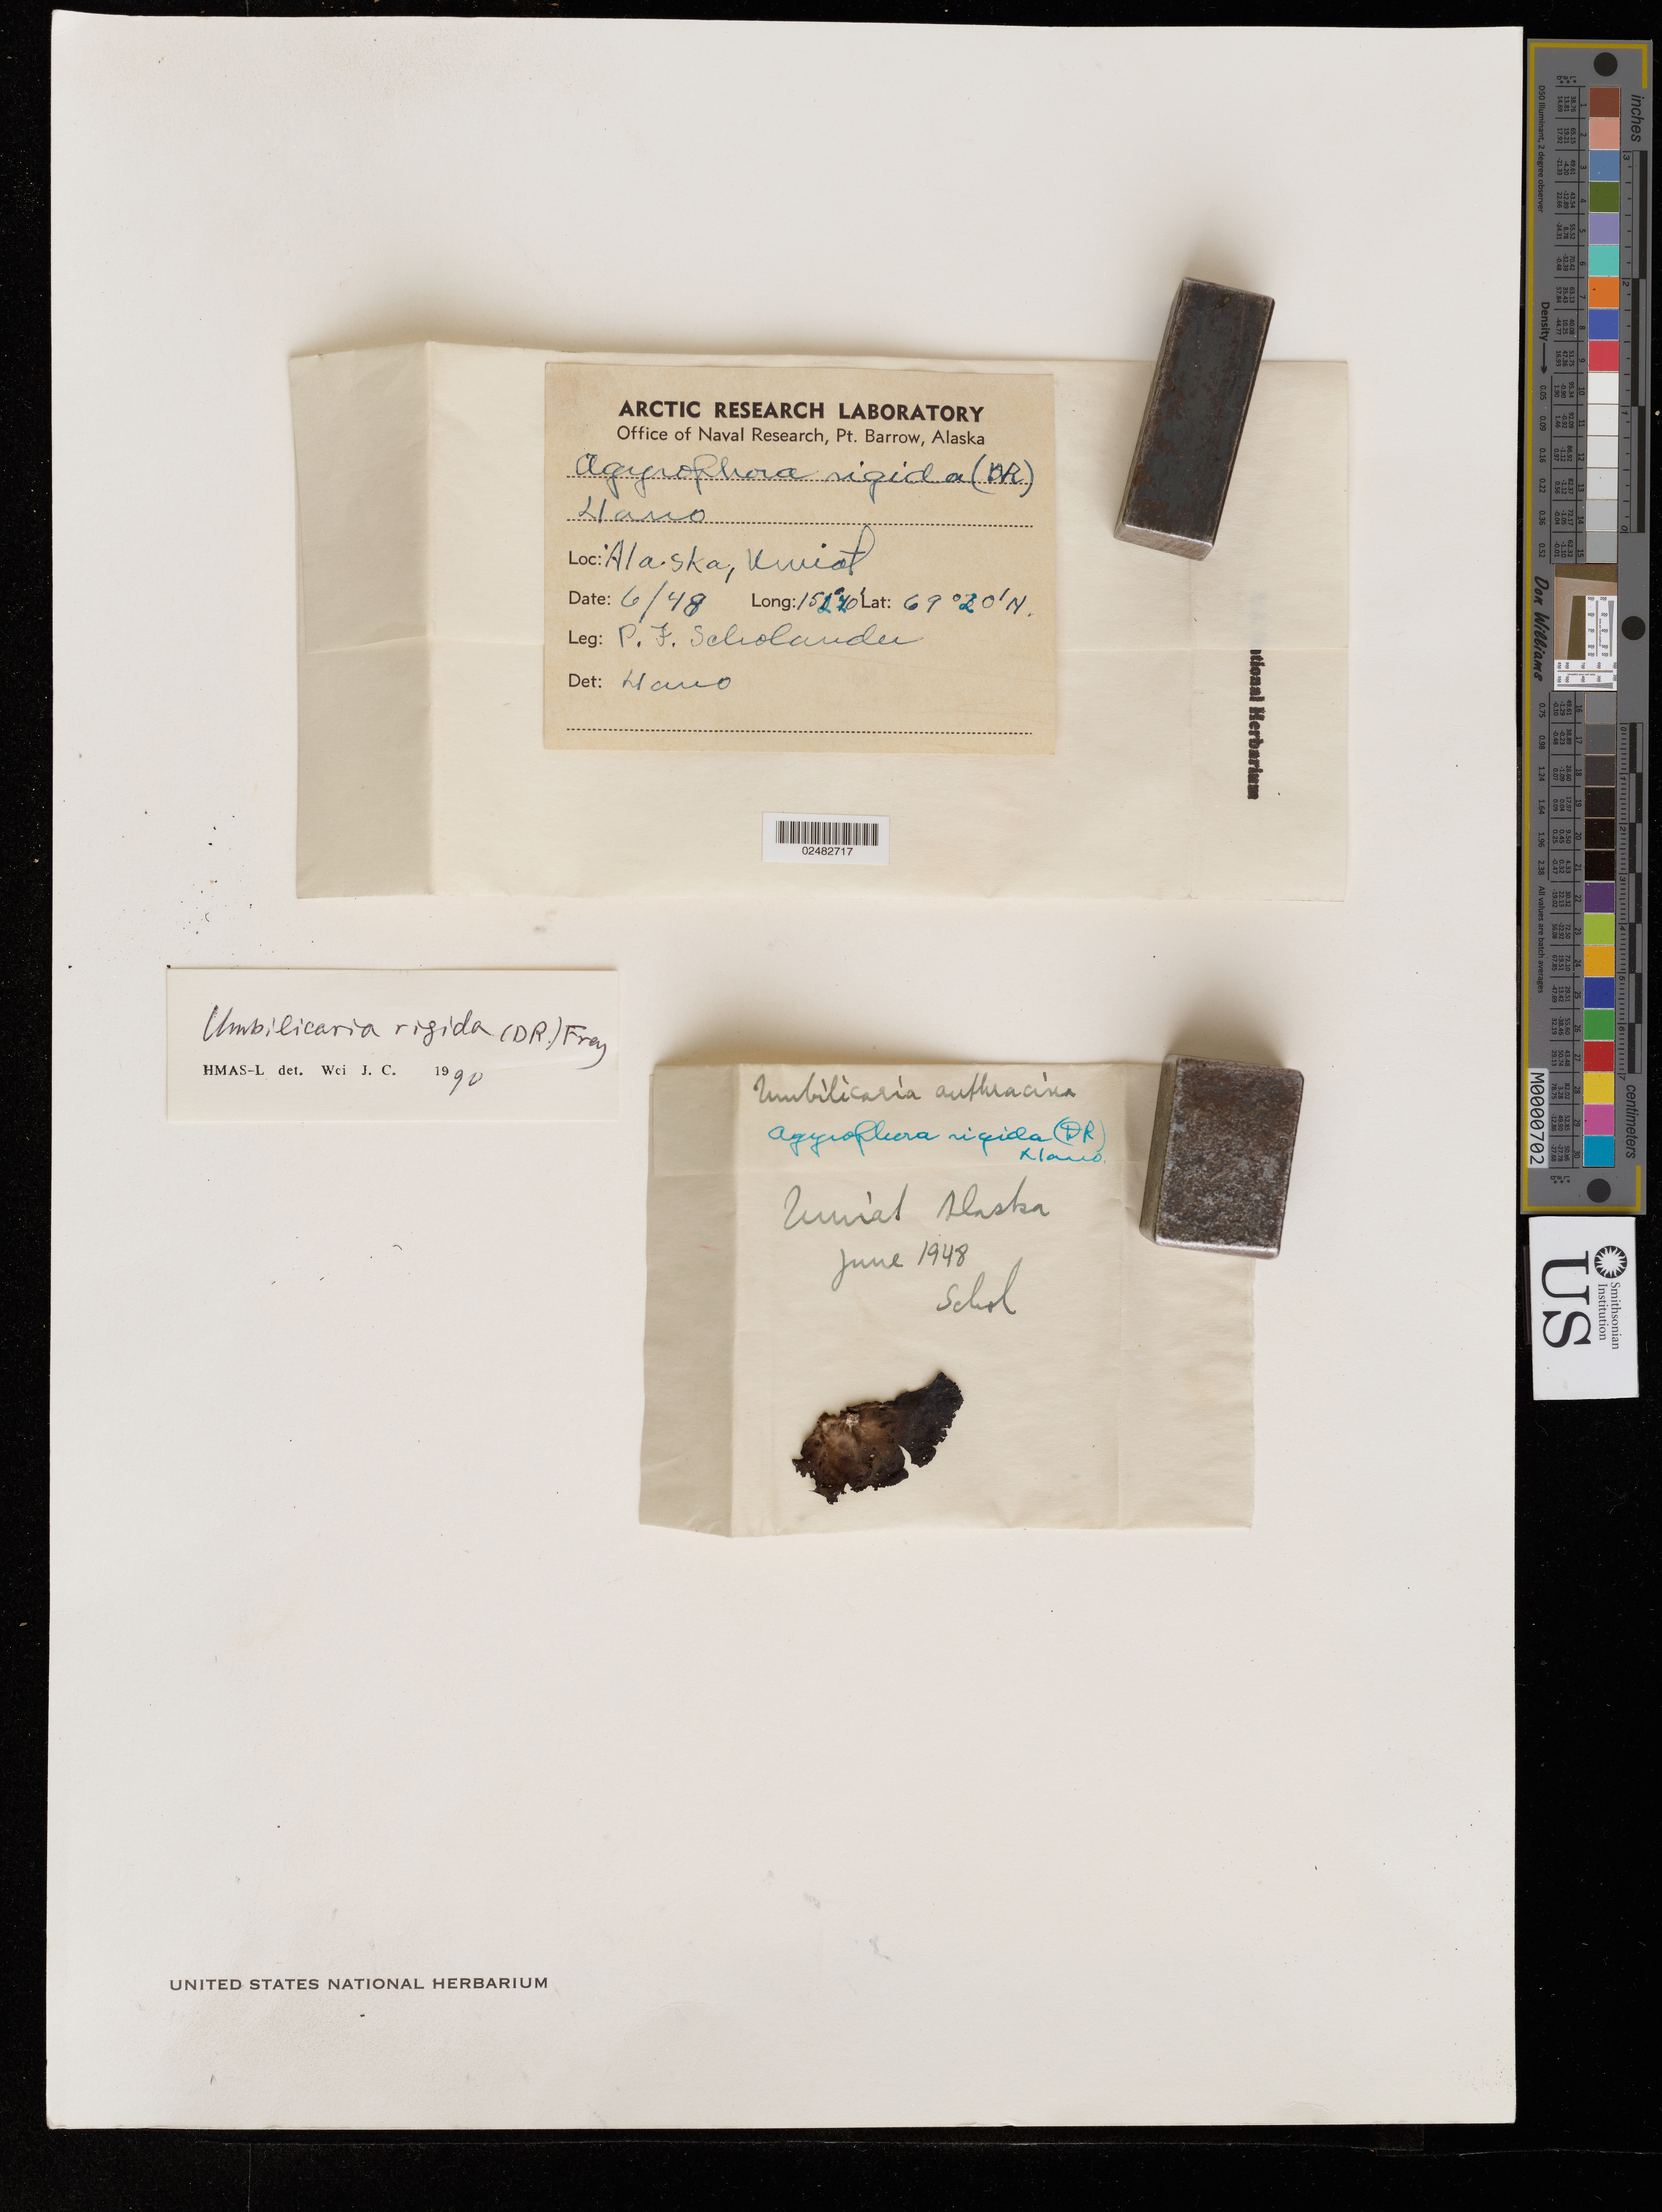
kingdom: Fungi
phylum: Ascomycota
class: Lecanoromycetes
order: Umbilicariales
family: Umbilicariaceae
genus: Umbilicaria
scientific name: Umbilicaria coriacea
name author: Imshaug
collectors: P. Scholander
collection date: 1948-06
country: United States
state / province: Alaska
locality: Umiat.